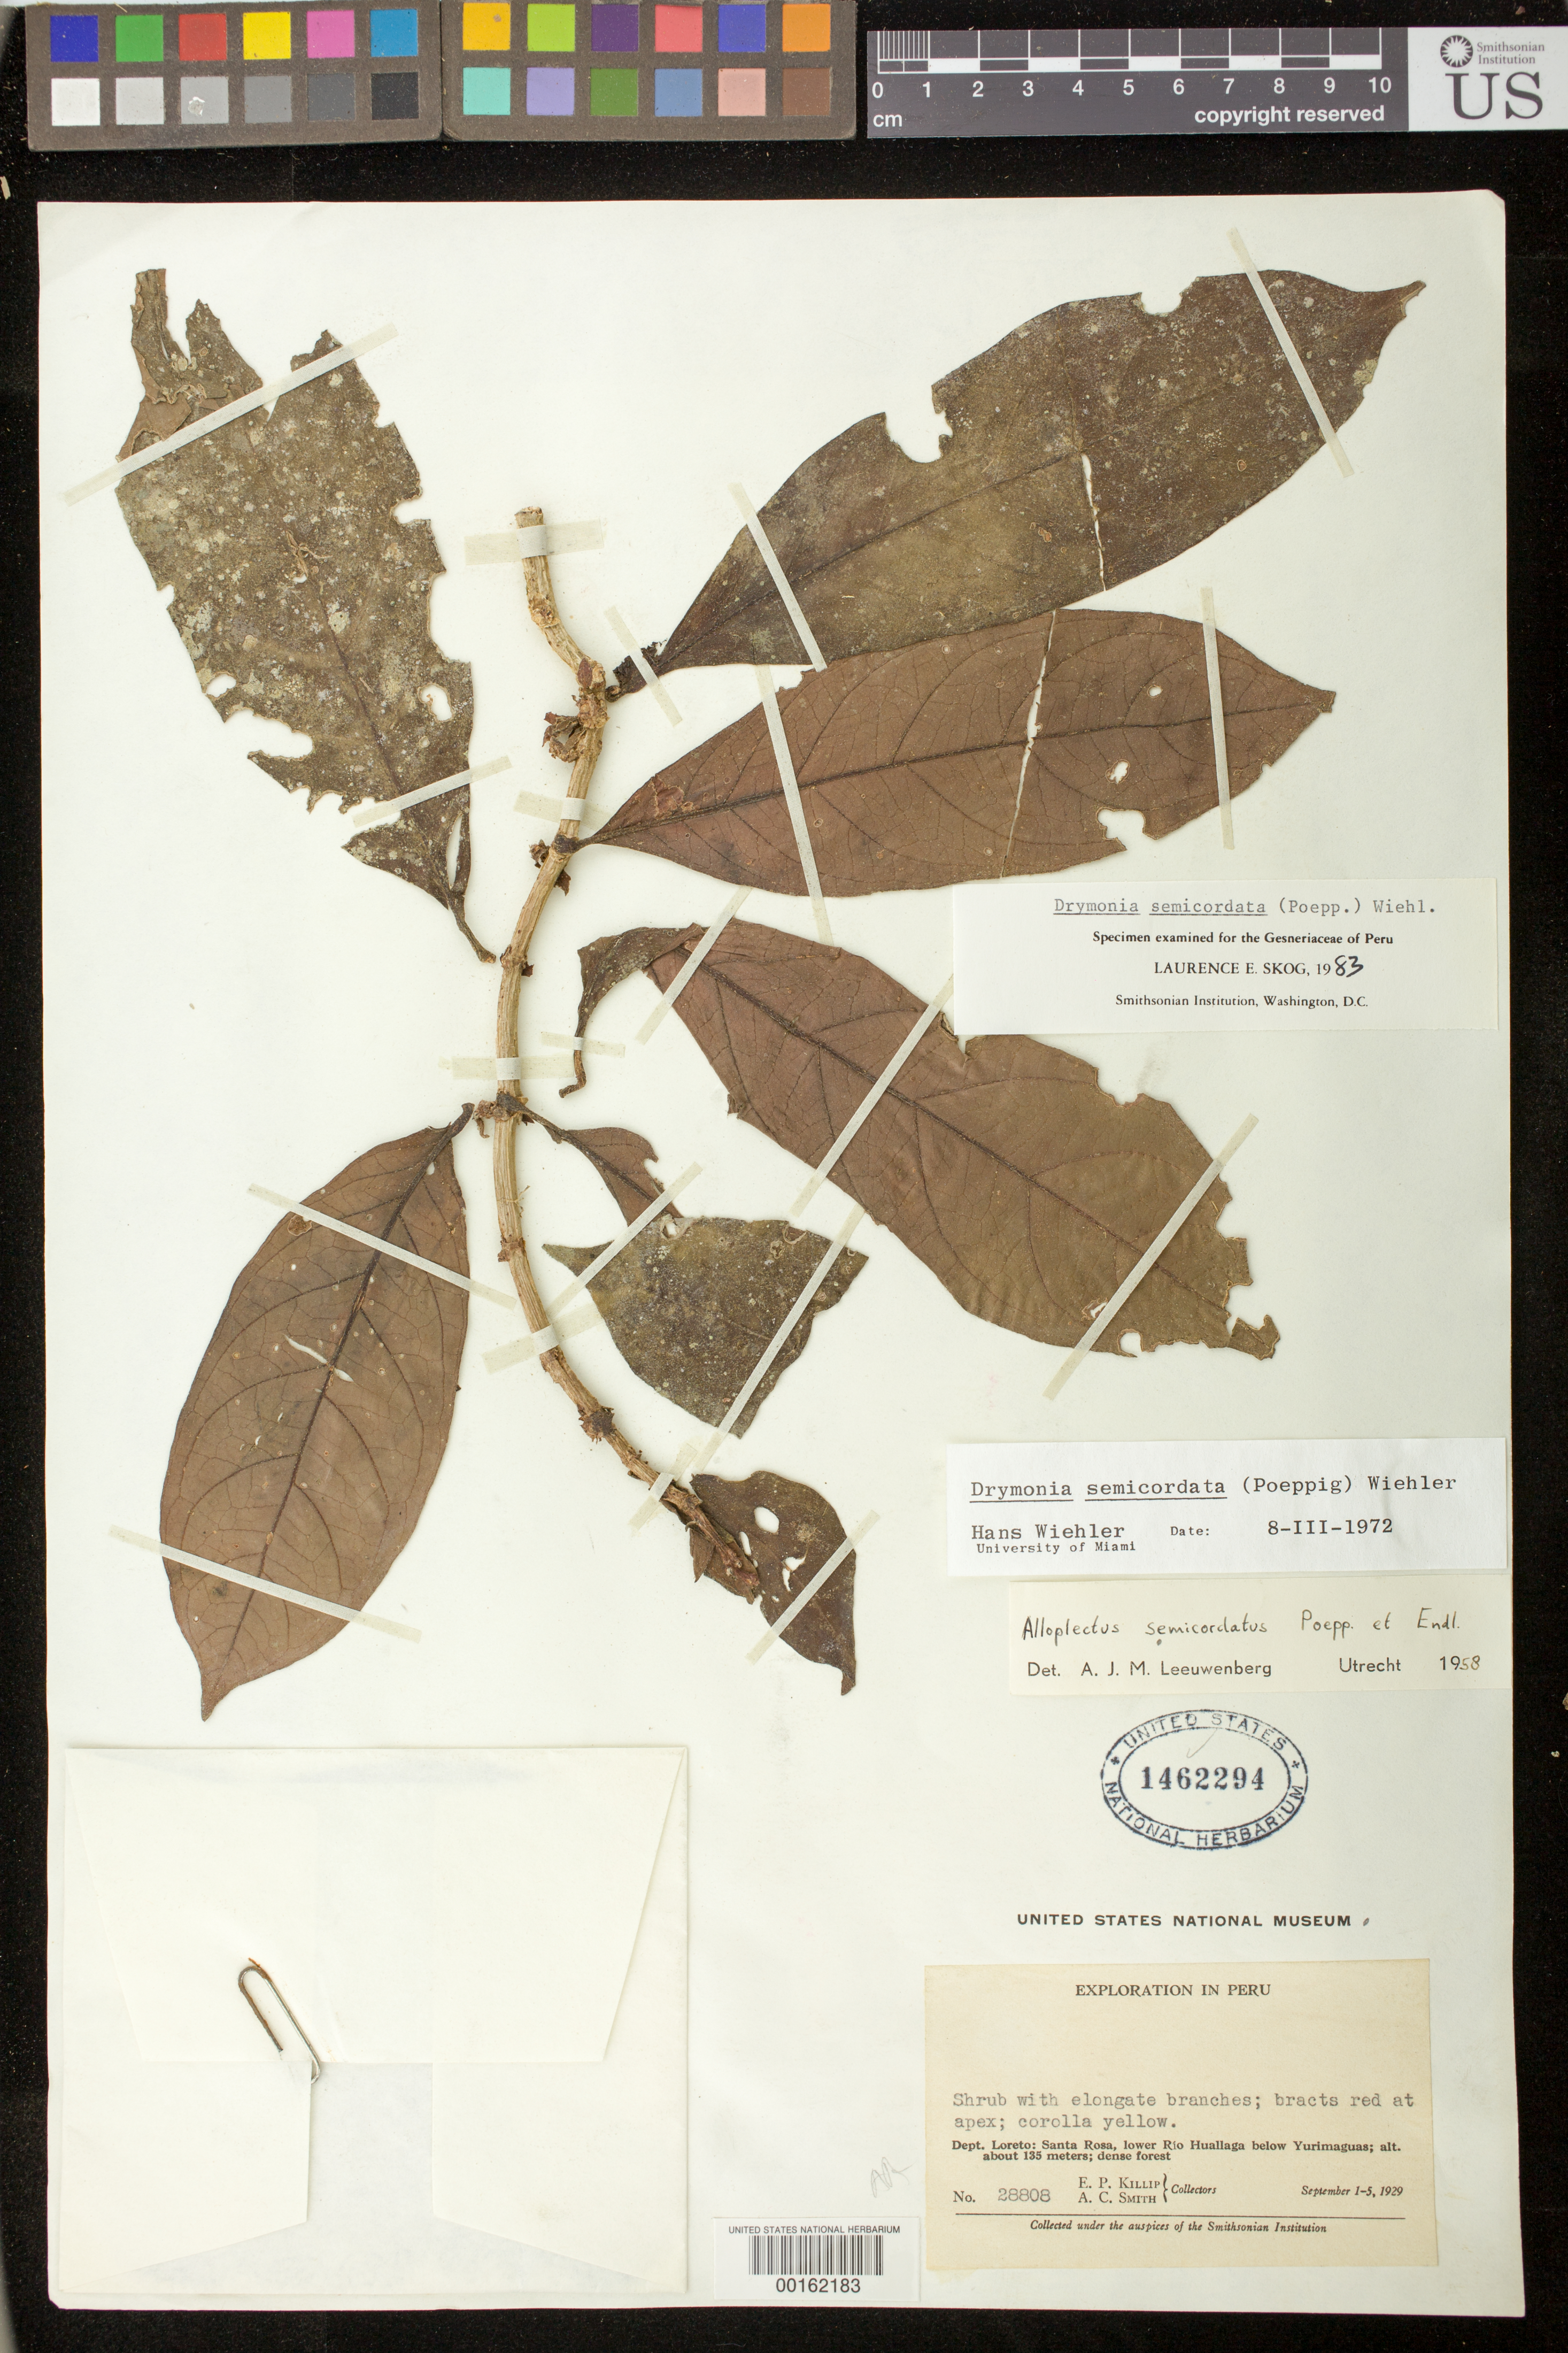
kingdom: Plantae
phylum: Tracheophyta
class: Magnoliopsida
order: Lamiales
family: Gesneriaceae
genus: Drymonia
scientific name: Drymonia semicordata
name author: (Poepp.) Wiehler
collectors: E. P. Killip & A. C. Smith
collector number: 28808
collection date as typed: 1-5 Sep 1929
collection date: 1929-09-01/1929-09-05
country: Peru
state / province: Loreto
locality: Santa Rosa, lower Rio Huallaga below Yurimaguas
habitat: Dense forest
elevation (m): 135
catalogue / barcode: US 1462294